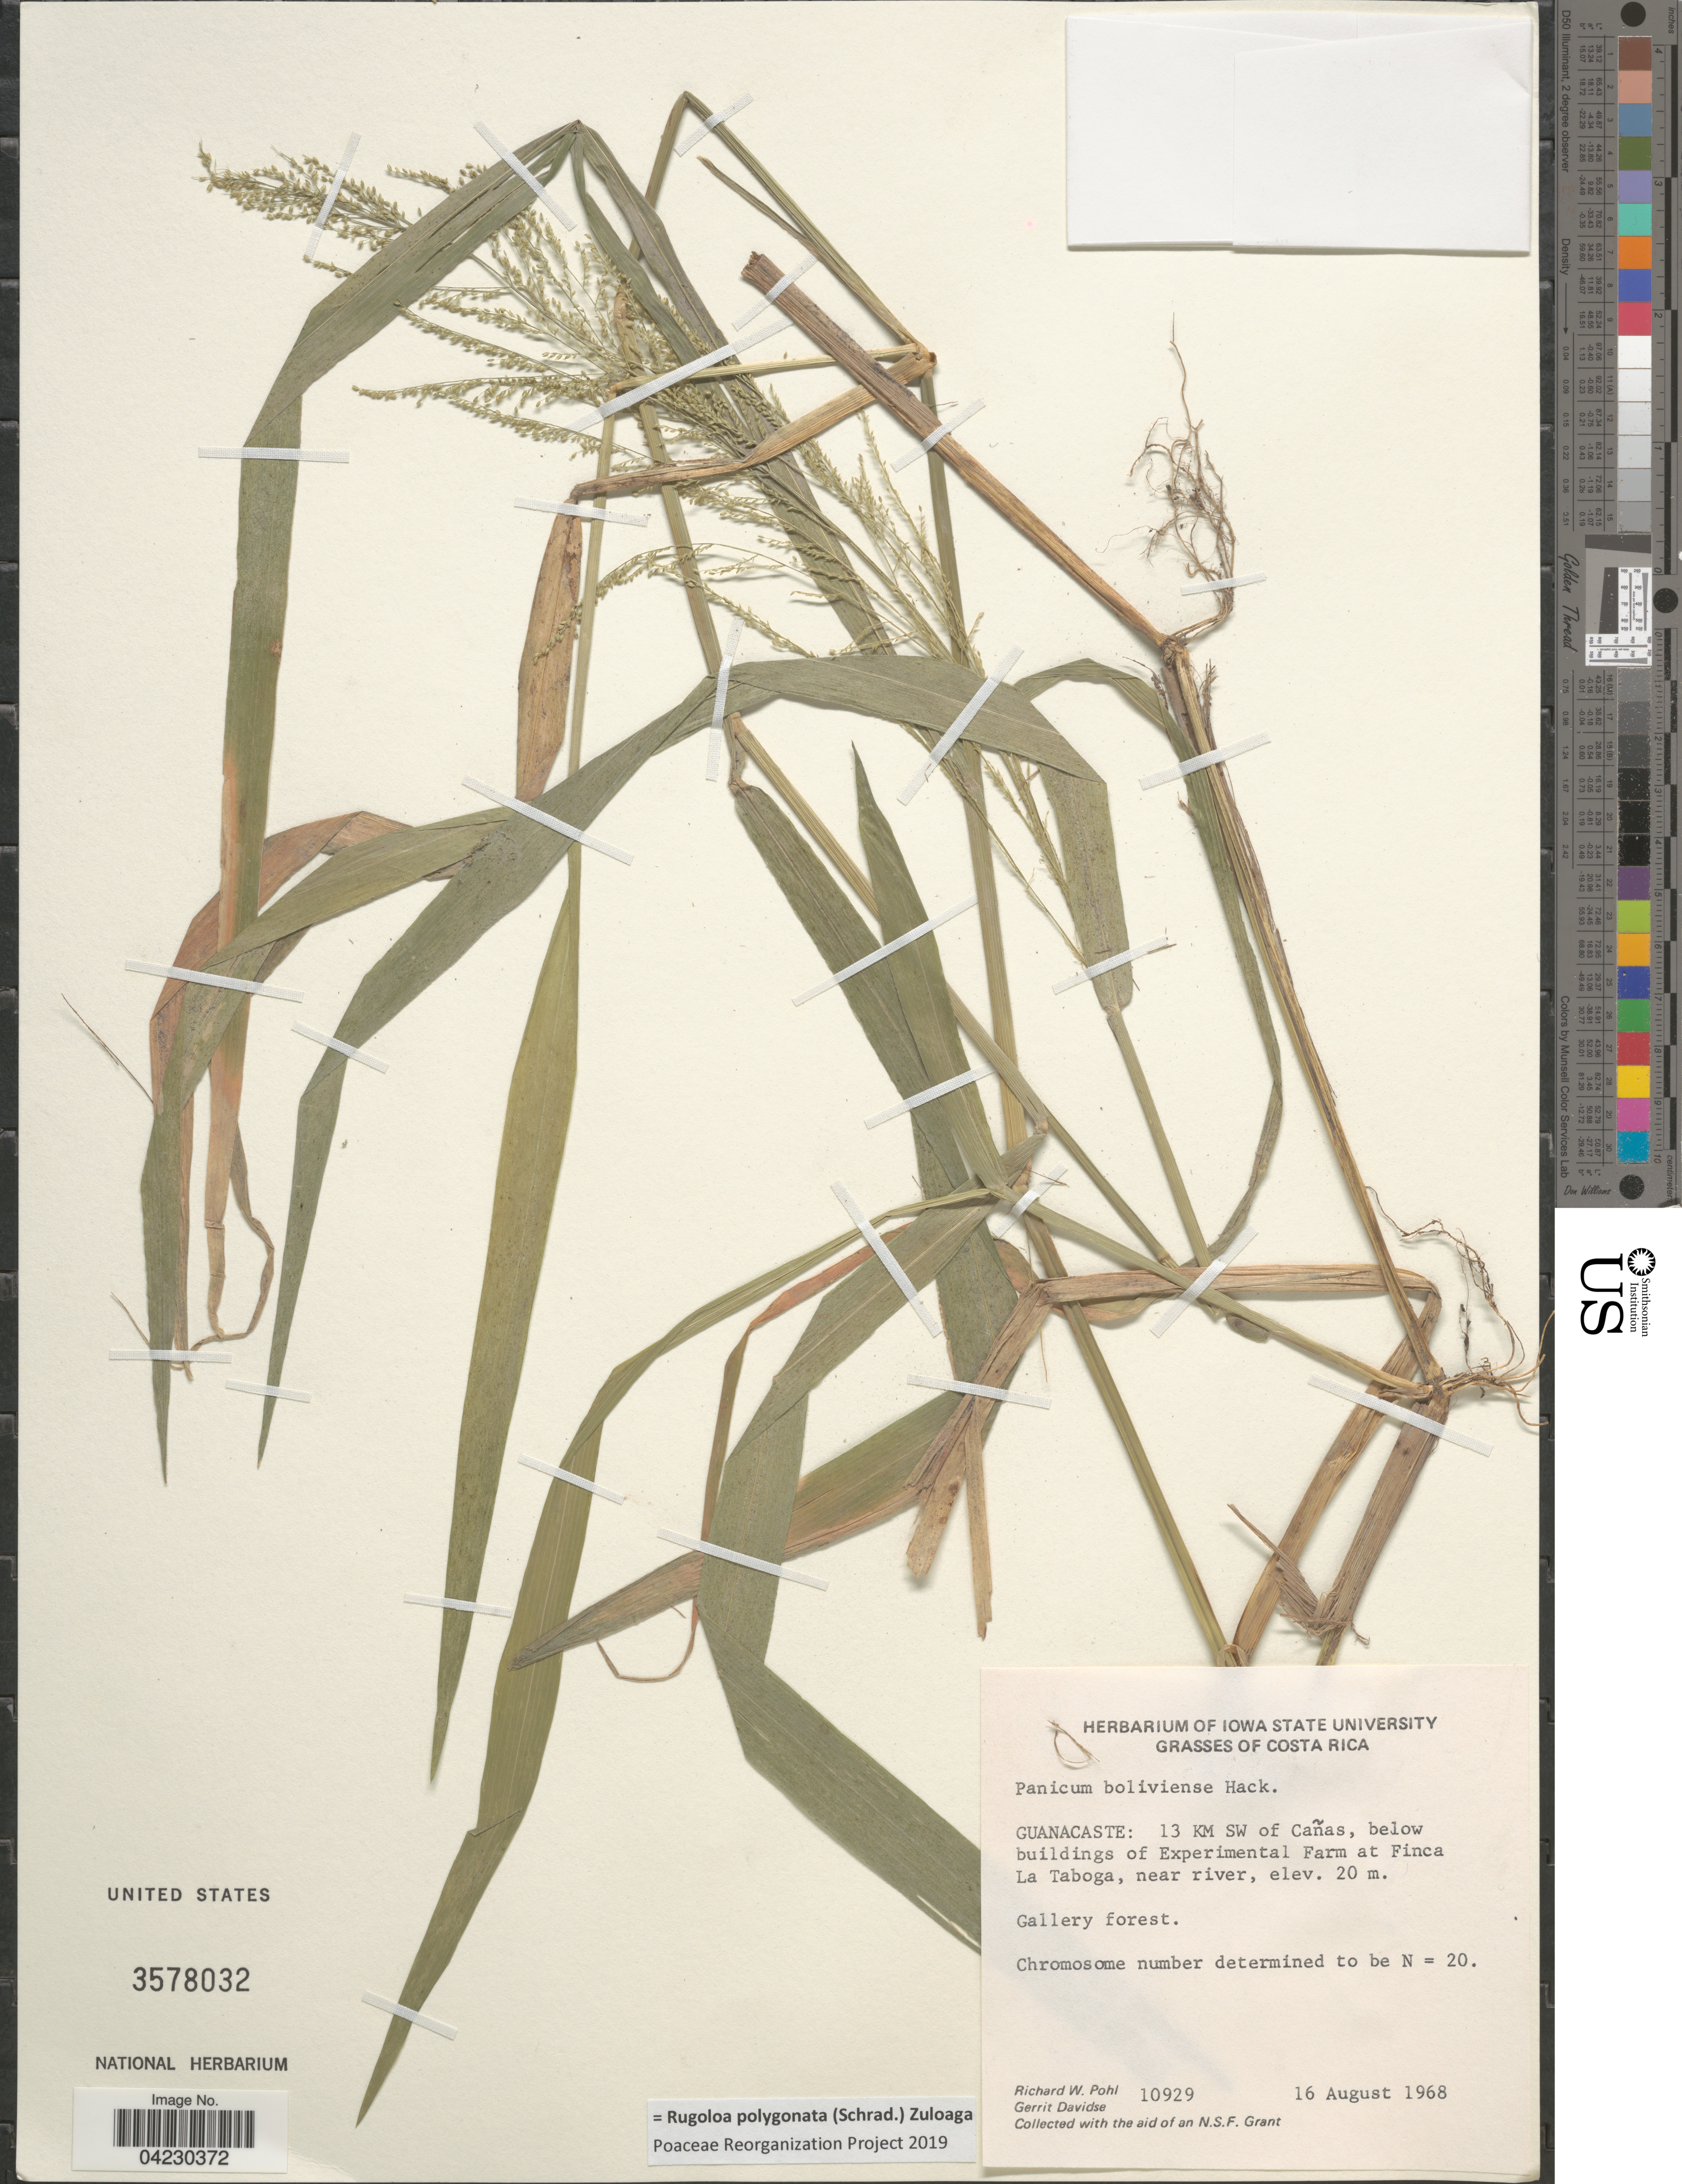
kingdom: Plantae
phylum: Tracheophyta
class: Liliopsida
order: Poales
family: Poaceae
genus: Rugoloa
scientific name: Rugoloa polygonata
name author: (Schrad.) Zuloaga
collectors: R. W. Pohl & G. Davidse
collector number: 10929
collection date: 1968-08-16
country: Costa Rica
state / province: Guanacaste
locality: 13 KM SW of Cañas, below buildings of Experimental Farm at Finca La Taboga, near river.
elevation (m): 20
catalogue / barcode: US 3578032